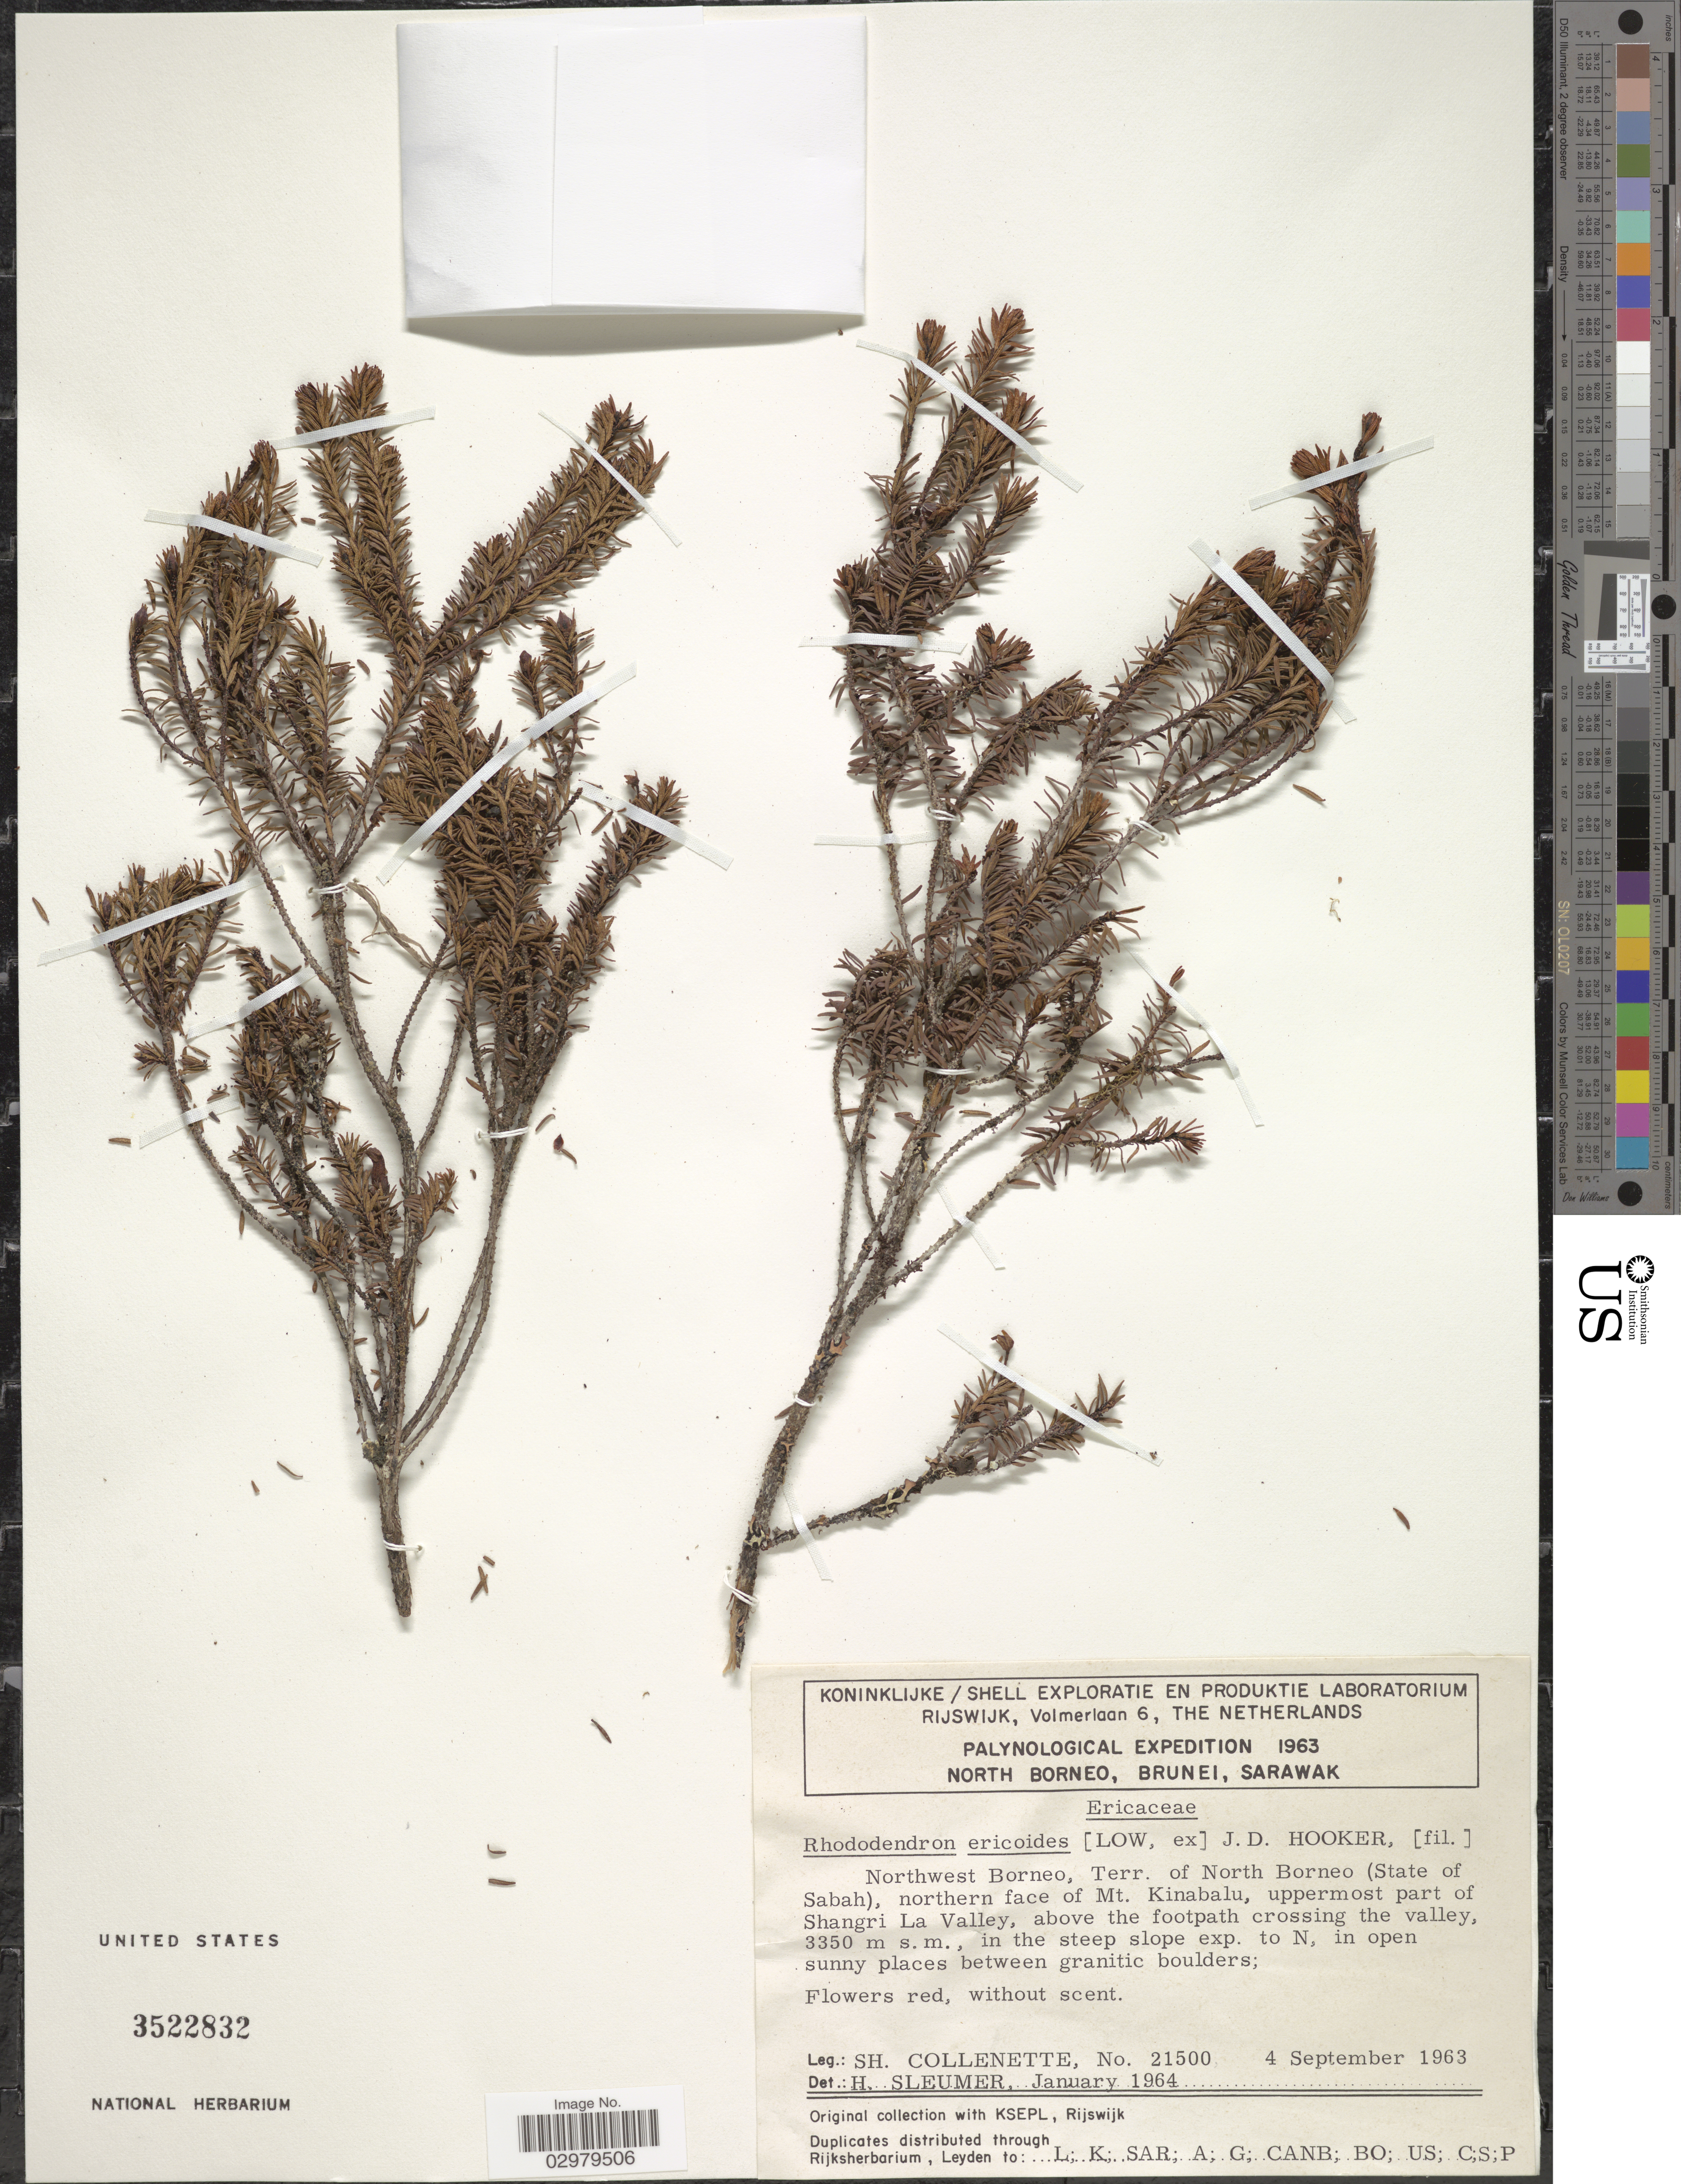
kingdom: Plantae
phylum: Tracheophyta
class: Magnoliopsida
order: Ericales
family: Ericaceae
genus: Rhododendron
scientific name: Rhododendron ericoides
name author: H. Low ex Hook. f.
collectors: I. Collenette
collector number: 21500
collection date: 1963-09-04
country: Malaysia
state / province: Sabah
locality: Northwest Borneo, Terr. of North Borneo (State of Sabah), northern face of Mt. Kinabalu, uppermost part of Shangri La Valley, above the footpath crossing the valley, in the steep slope exp. to N.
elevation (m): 3350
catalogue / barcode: US 3522832